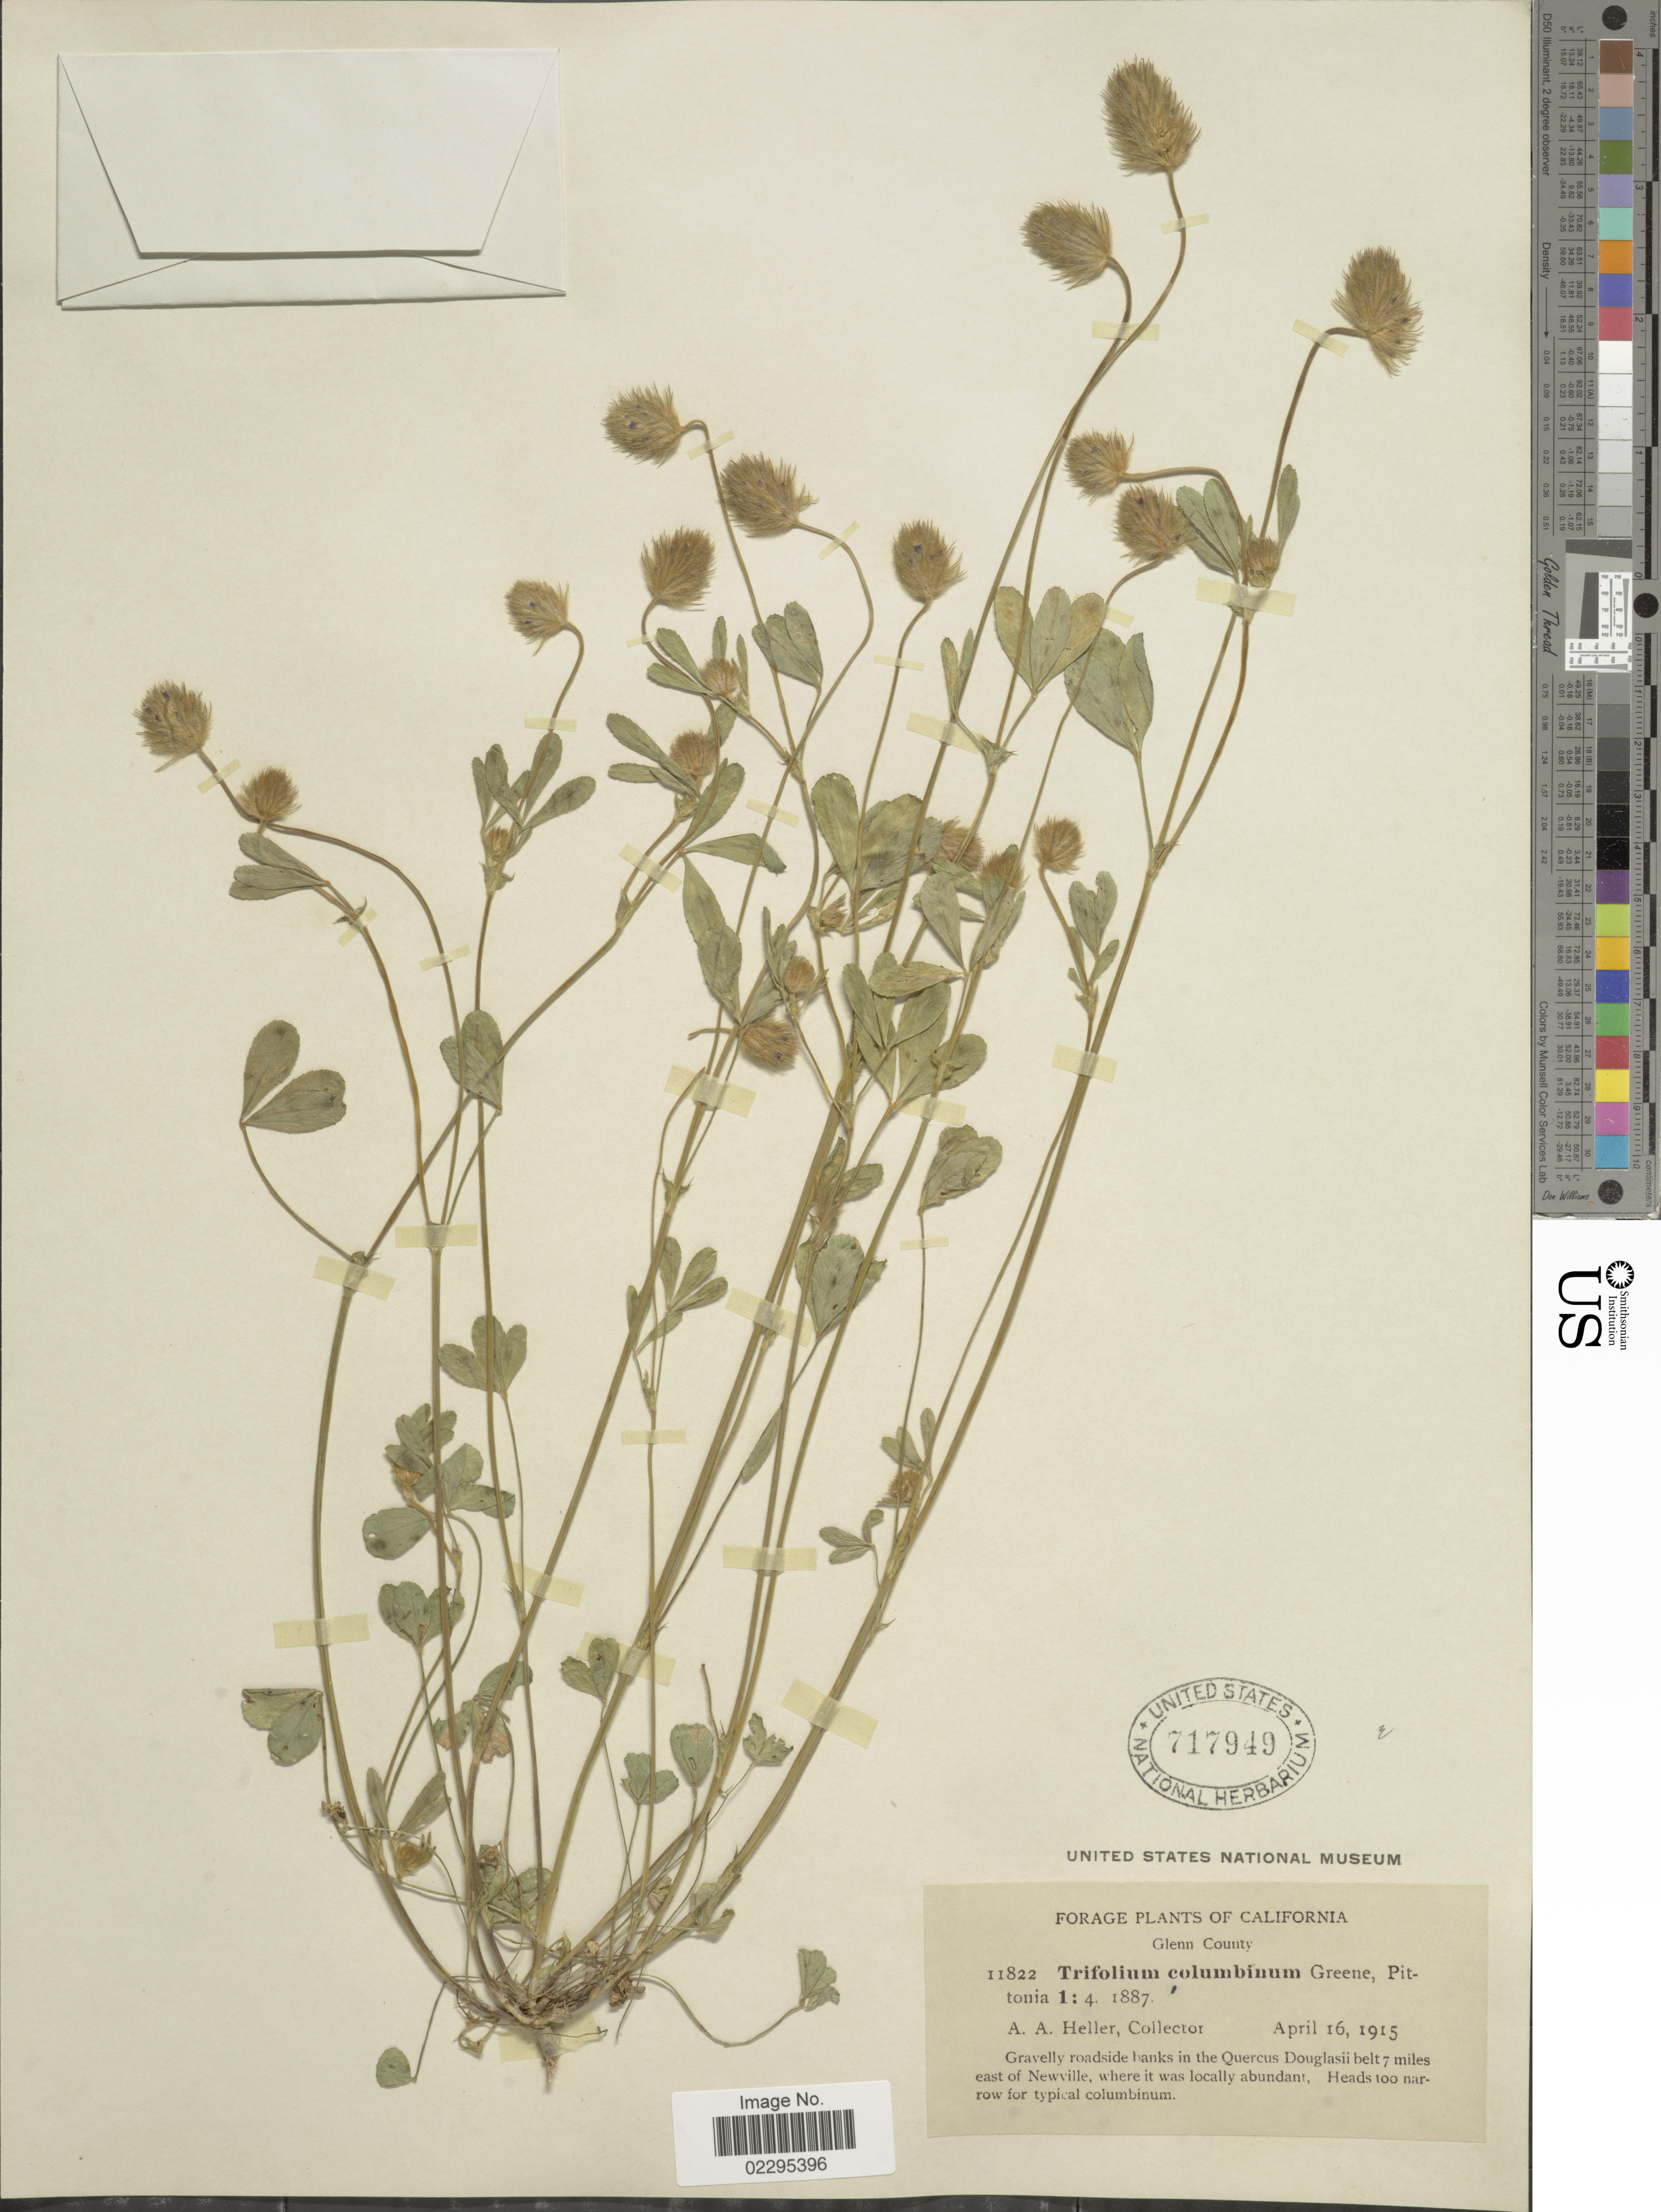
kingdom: Plantae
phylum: Tracheophyta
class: Magnoliopsida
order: Fabales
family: Fabaceae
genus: Trifolium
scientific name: Trifolium albopurpureum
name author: Torr. & A. Gray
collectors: A. A. Heller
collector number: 1182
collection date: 1915-04-16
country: United States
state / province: California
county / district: Glenn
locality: California, Gleen County. Gravelly roadside banks in the Quercus Douglasii belt 7 miles east of Newville, where it was locally abundant.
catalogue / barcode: US 717949